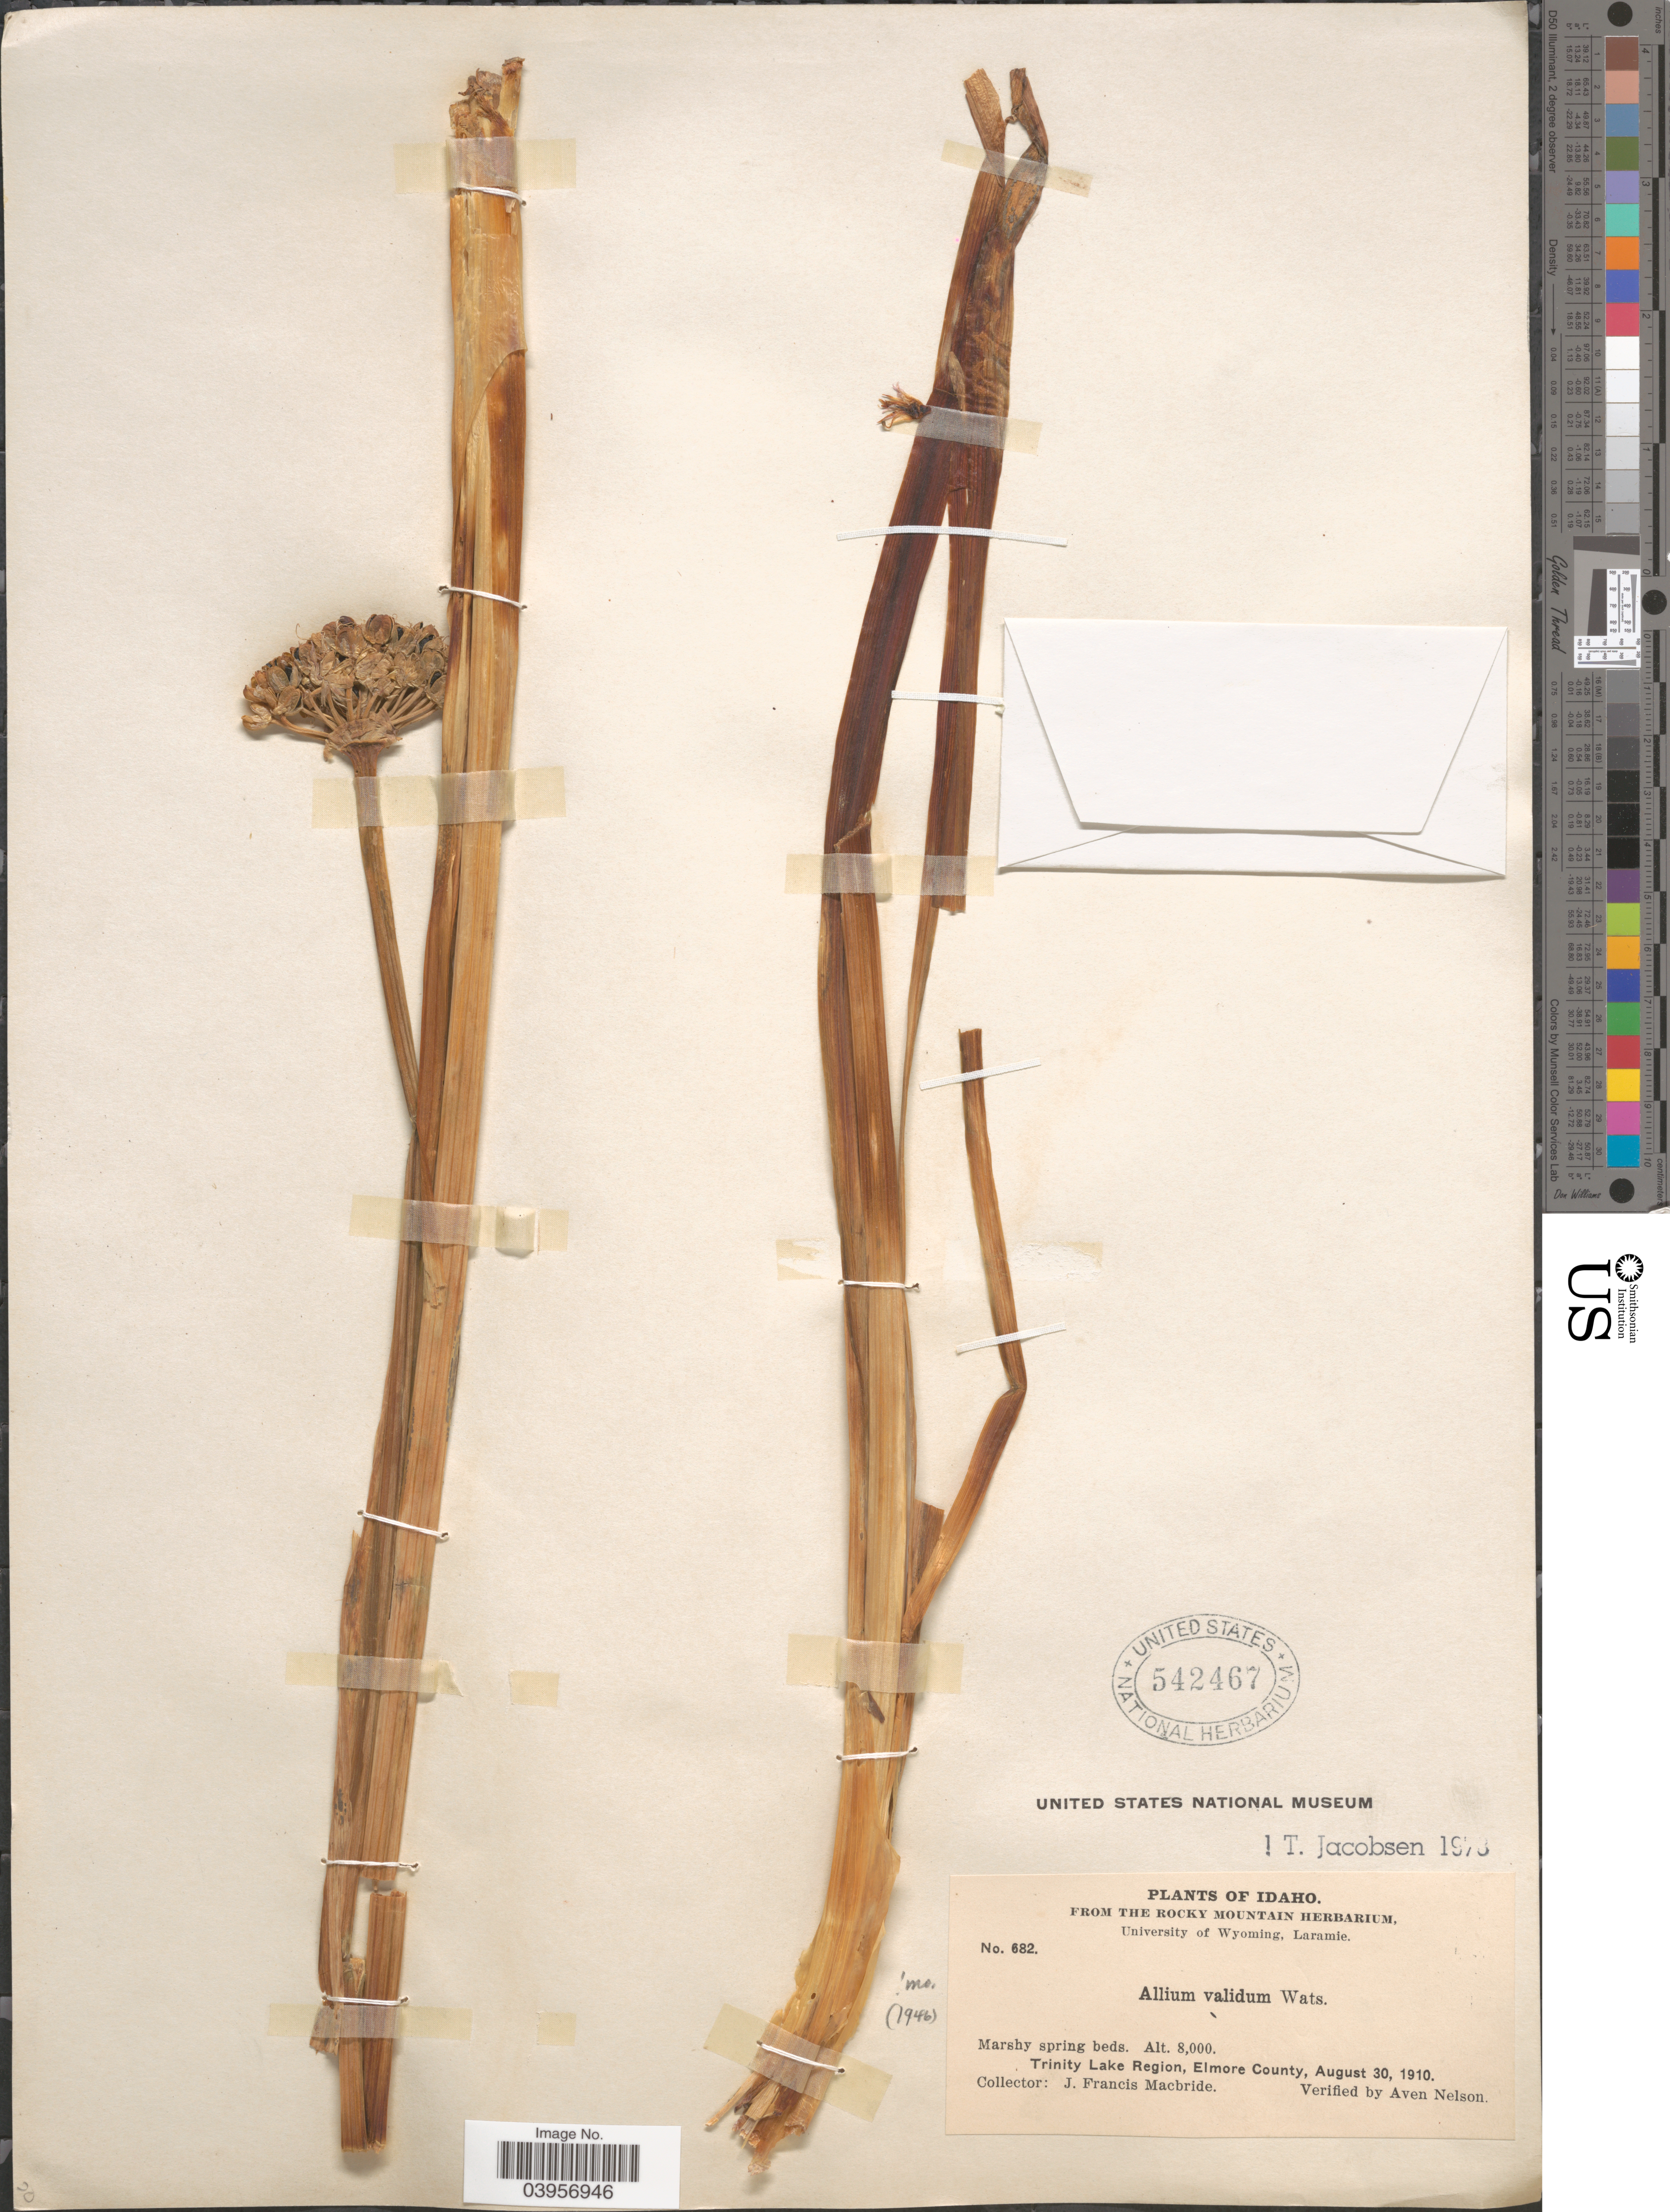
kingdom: Plantae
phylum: Tracheophyta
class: Liliopsida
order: Asparagales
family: Amaryllidaceae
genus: Allium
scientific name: Allium validum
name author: S. Watson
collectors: J. F. Macbride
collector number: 682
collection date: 1910-08-30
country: United States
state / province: Idaho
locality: Trinity Lake Region, Elmore County.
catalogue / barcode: US 542467